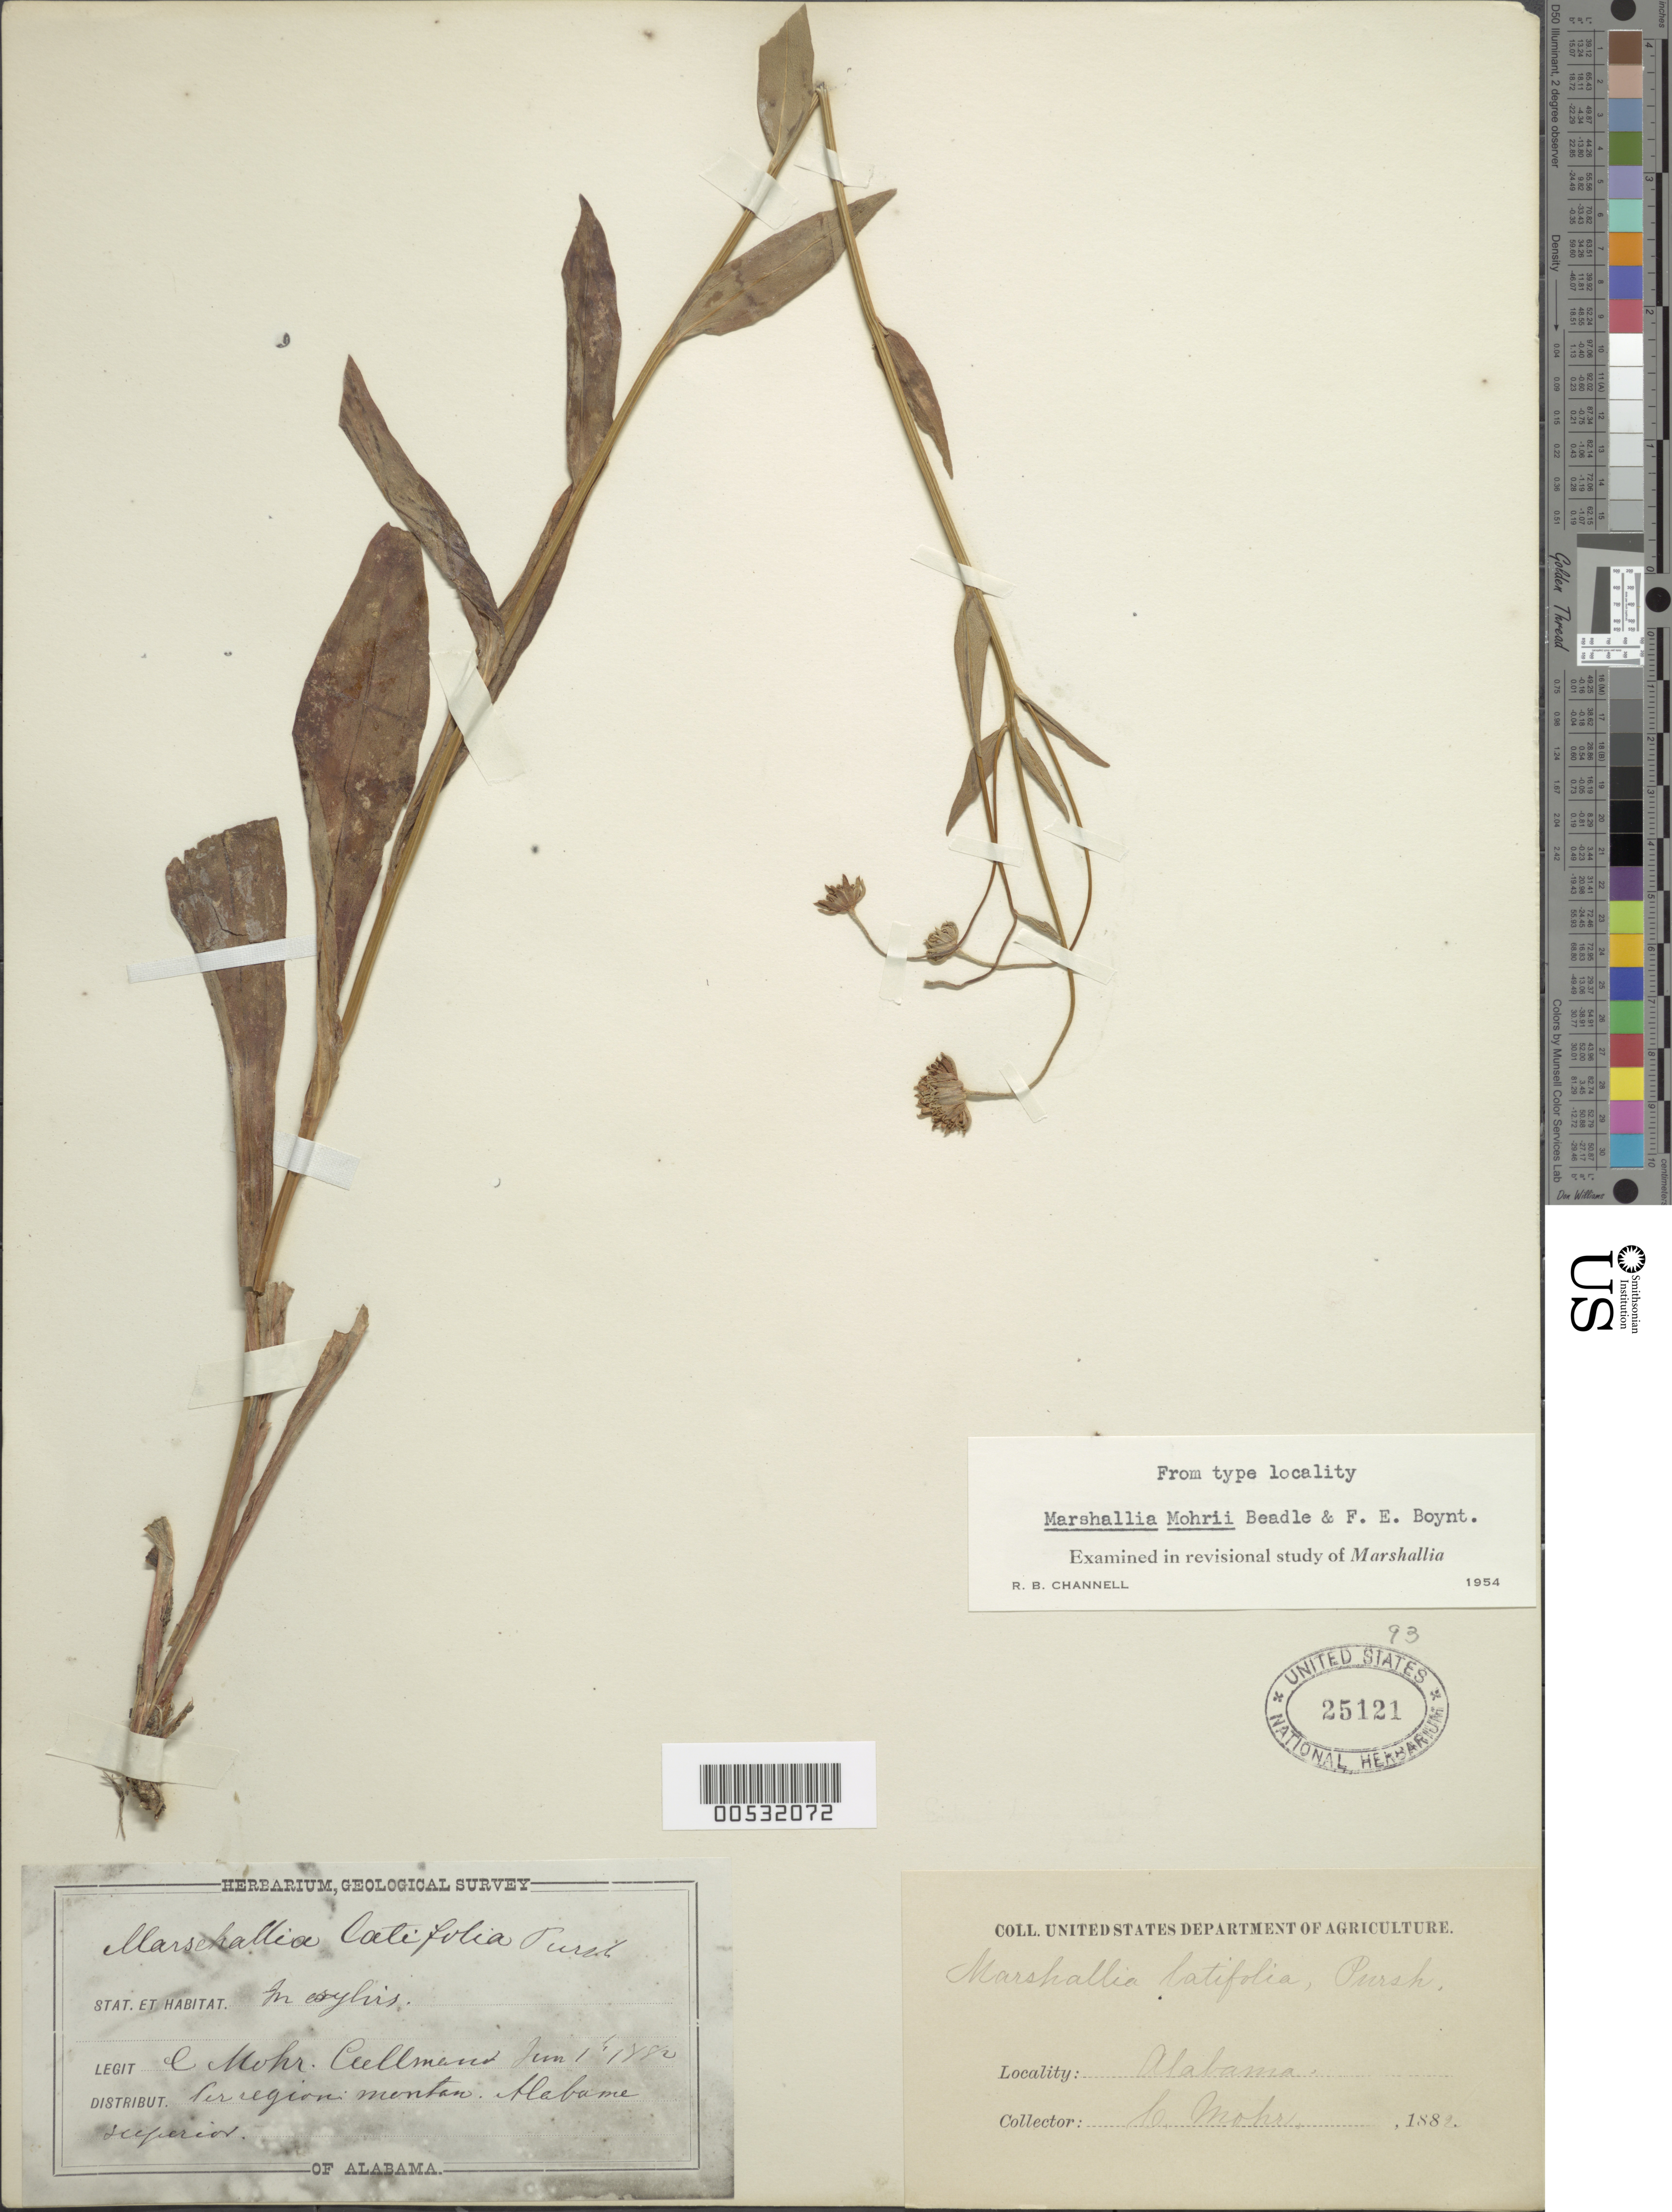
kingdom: Plantae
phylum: Tracheophyta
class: Magnoliopsida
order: Asterales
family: Asteraceae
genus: Marshallia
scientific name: Marshallia mohrii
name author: Beadle & F.E. Boynton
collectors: C. T. Mohr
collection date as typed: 01 Jun 1882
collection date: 1882-06-01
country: United States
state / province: Alabama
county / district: Cullman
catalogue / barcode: US 25121